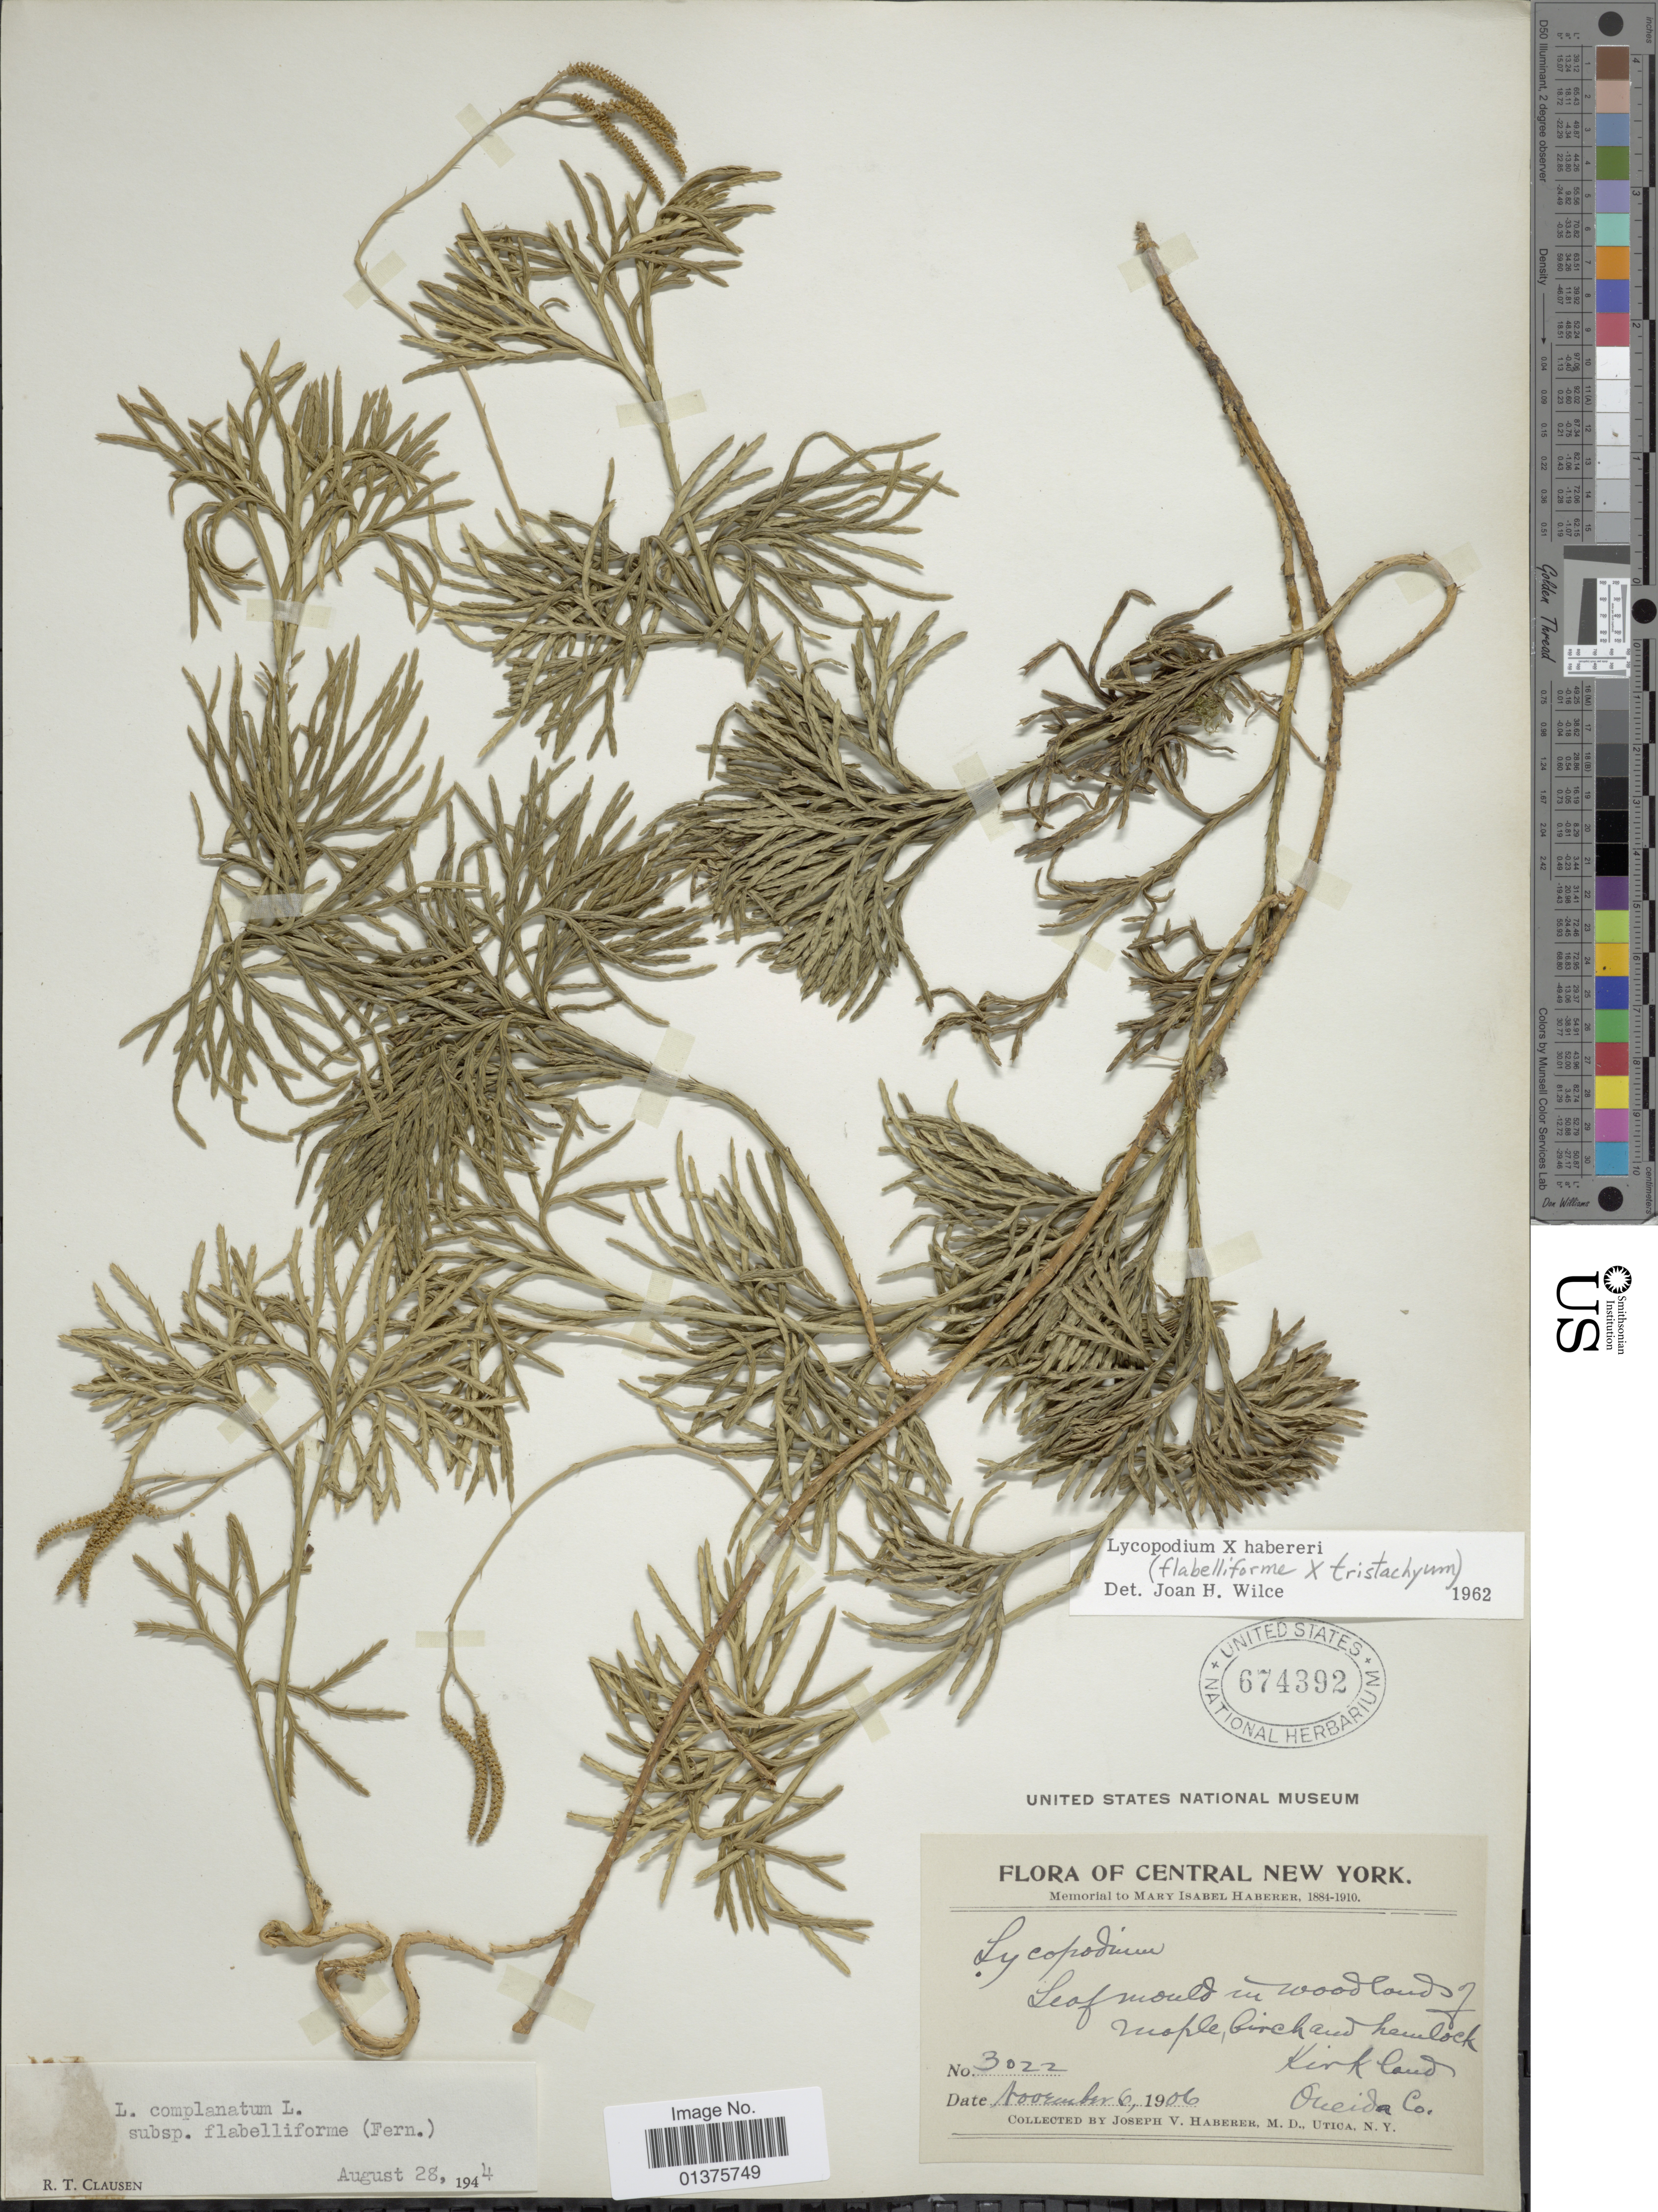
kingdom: Plantae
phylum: Tracheophyta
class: Lycopodiopsida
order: Lycopodiales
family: Lycopodiaceae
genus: Diphasiastrum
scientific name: Diphasiastrum x habereri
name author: (House) Holub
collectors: J. V. Haberer & M. Utica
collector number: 3022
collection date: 1906-11-06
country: United States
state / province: New York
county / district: Oneida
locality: Central New York, Maple, birch and Hemlock, Kirkland, Oneida Co.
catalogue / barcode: US 674392